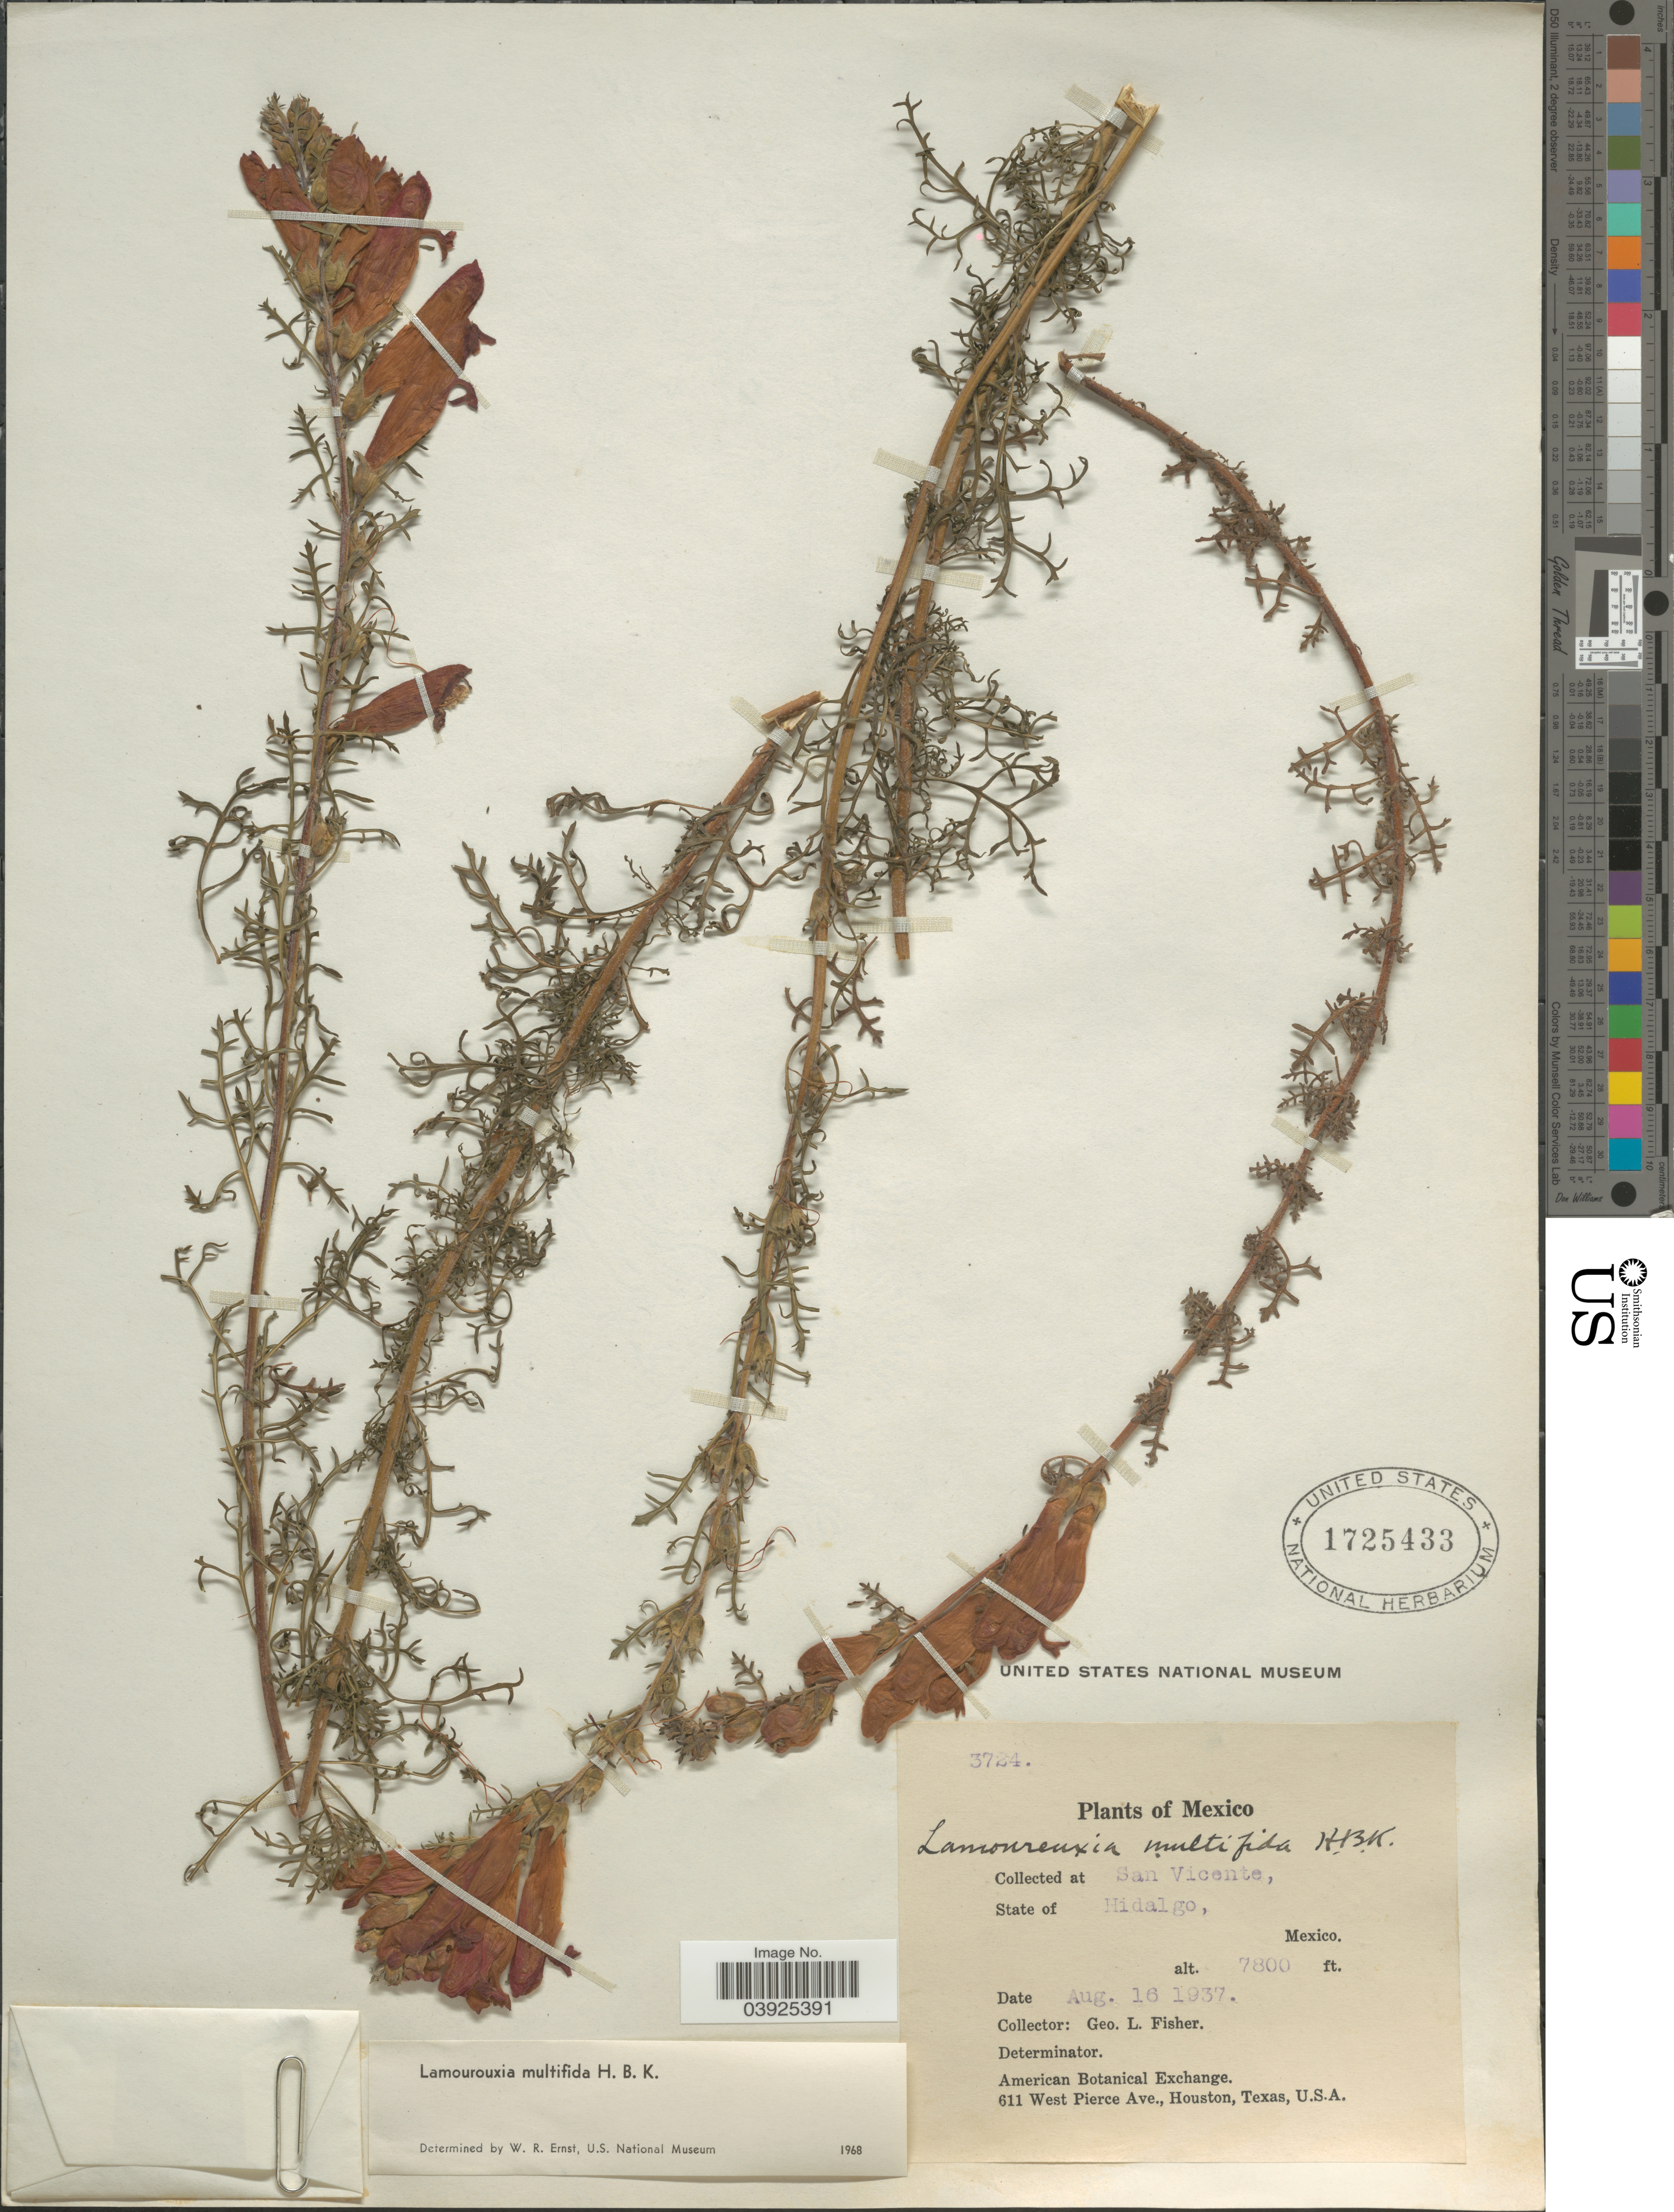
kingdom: Plantae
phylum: Tracheophyta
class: Magnoliopsida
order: Lamiales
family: Orobanchaceae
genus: Lamourouxia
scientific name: Lamourouxia multifida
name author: Kunth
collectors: G. L. Fisher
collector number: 3724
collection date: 1937-08-16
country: Mexico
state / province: Hidalgo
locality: San Vicente.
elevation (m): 2377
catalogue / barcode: US 1725433